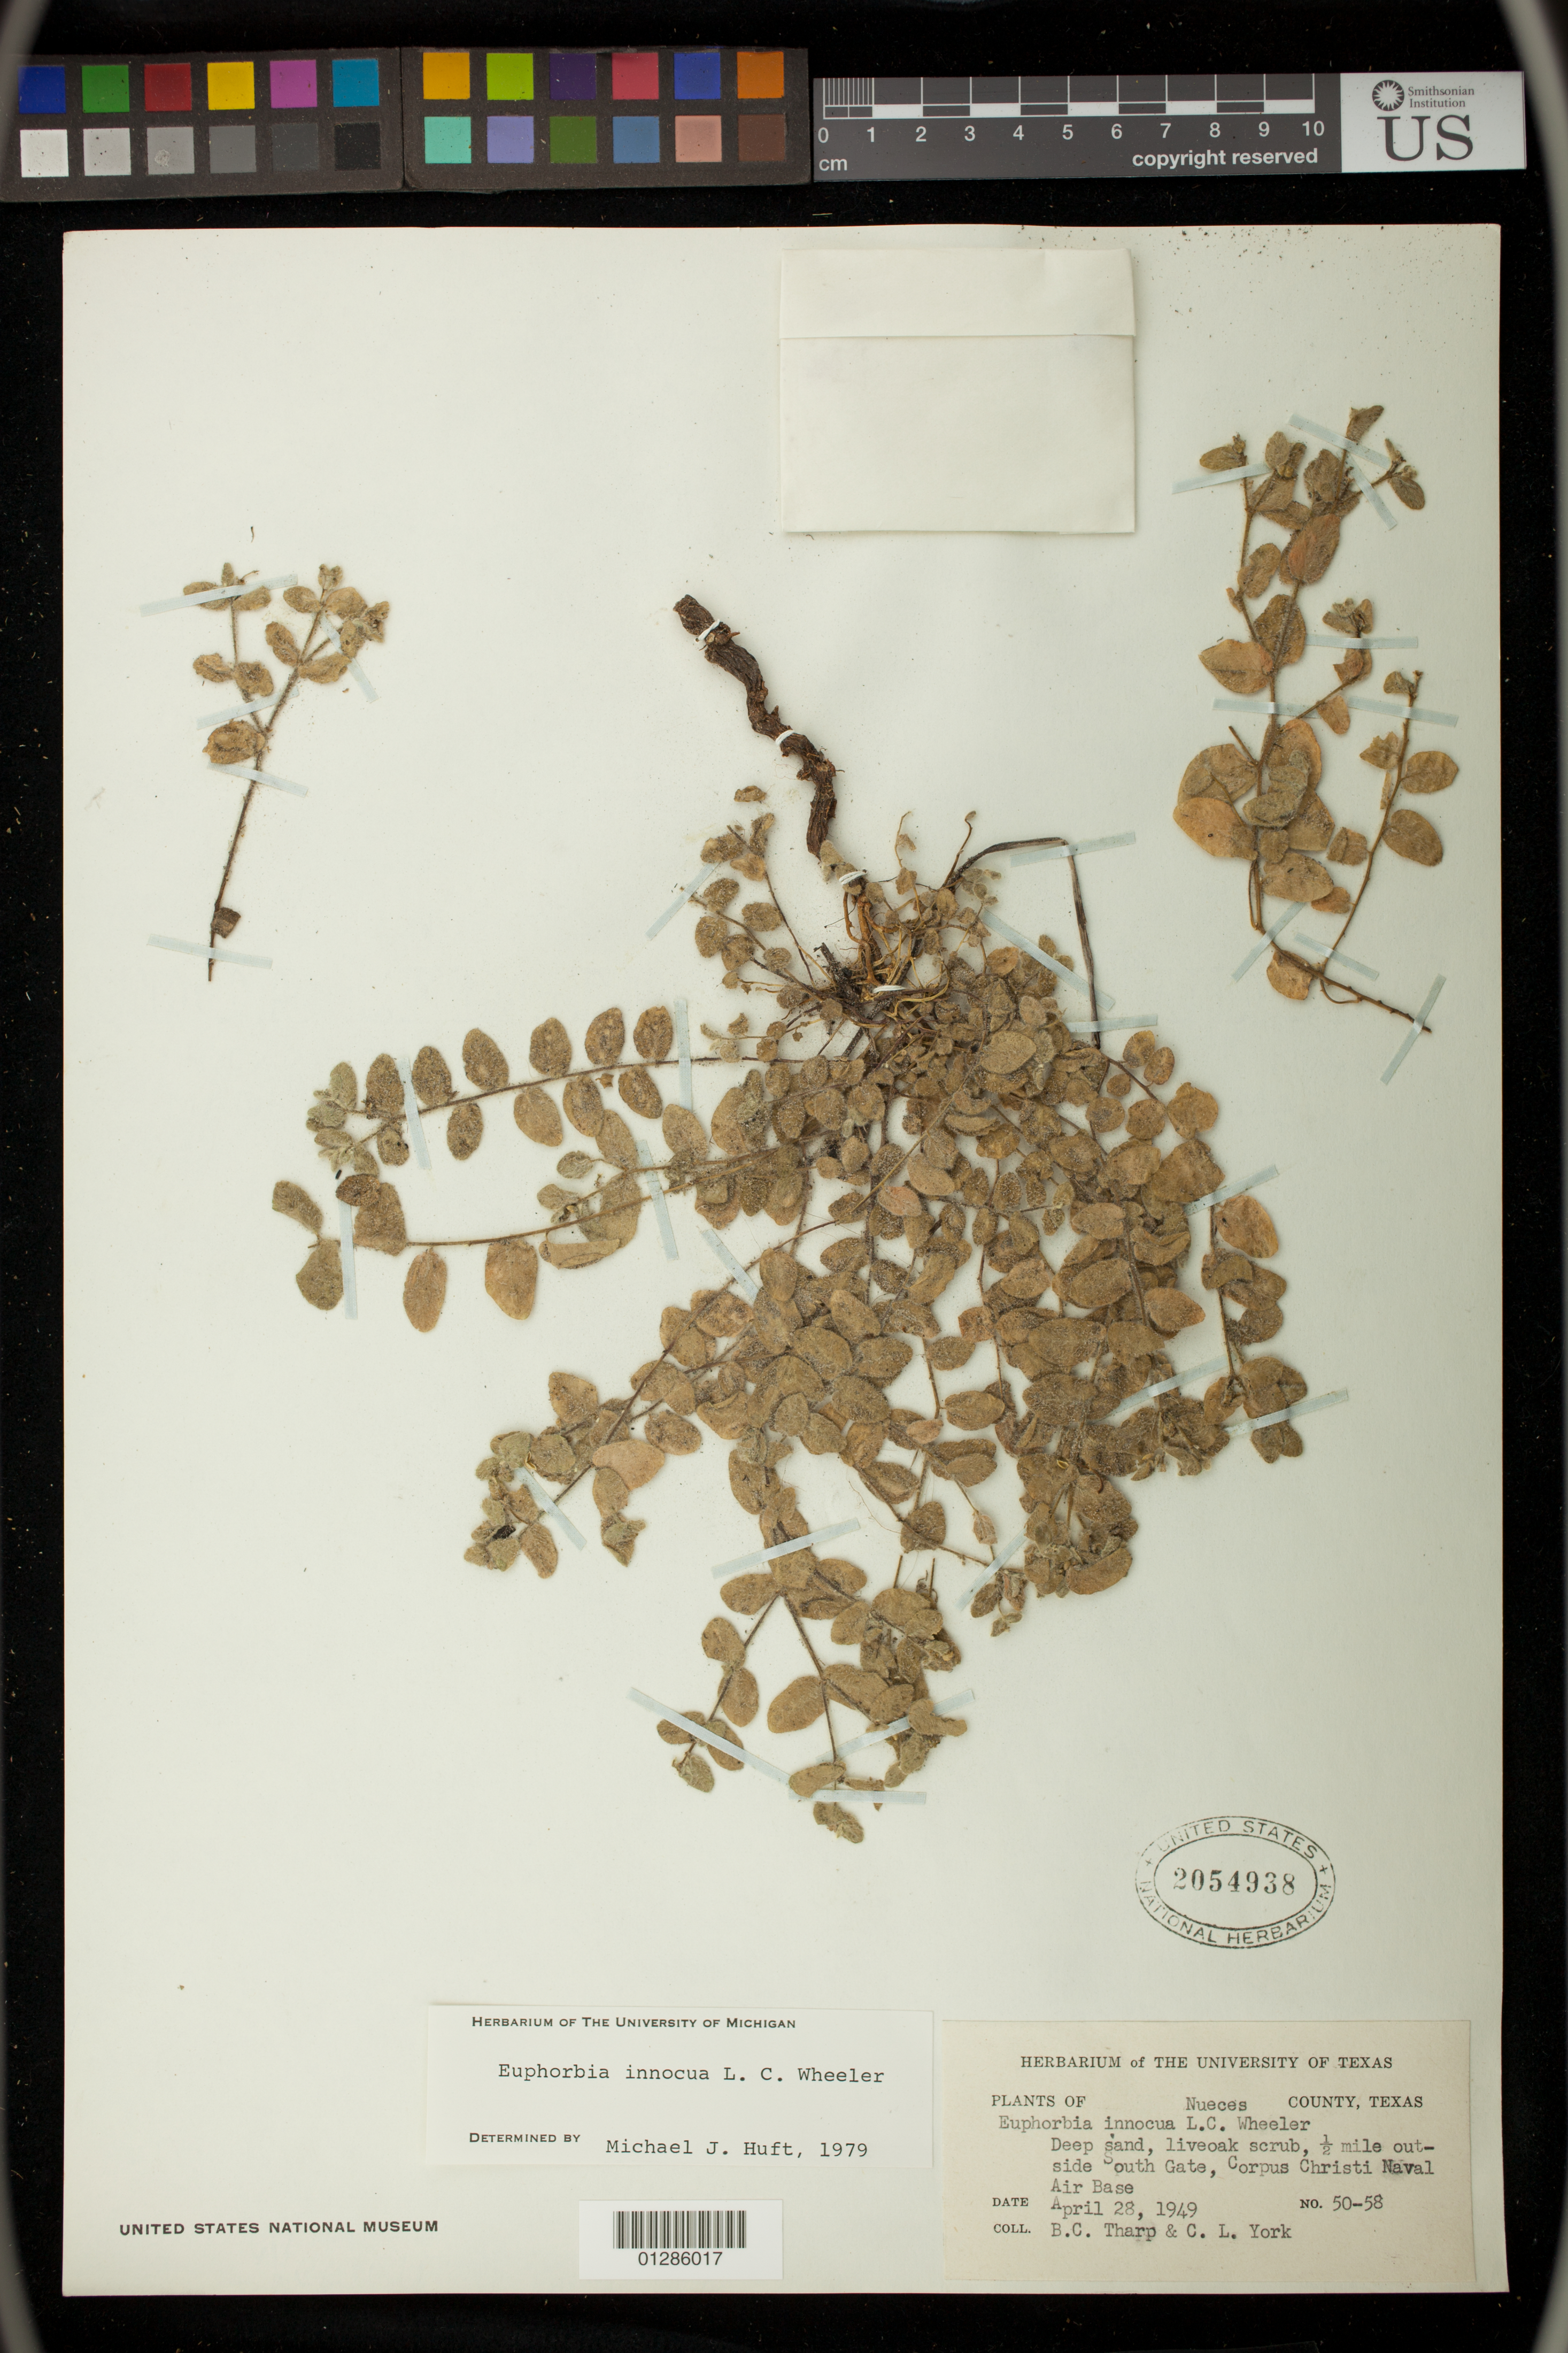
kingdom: Plantae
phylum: Tracheophyta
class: Magnoliopsida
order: Malpighiales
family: Euphorbiaceae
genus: Euphorbia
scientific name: Euphorbia innocua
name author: L.C. Wheeler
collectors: B. C. Tharp & C. L. York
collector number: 50-58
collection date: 1949-04-28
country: United States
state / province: Texas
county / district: Nueces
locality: .5 mile outside South Gate, Corpus Christi Naval Air Base.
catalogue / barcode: US 2054938